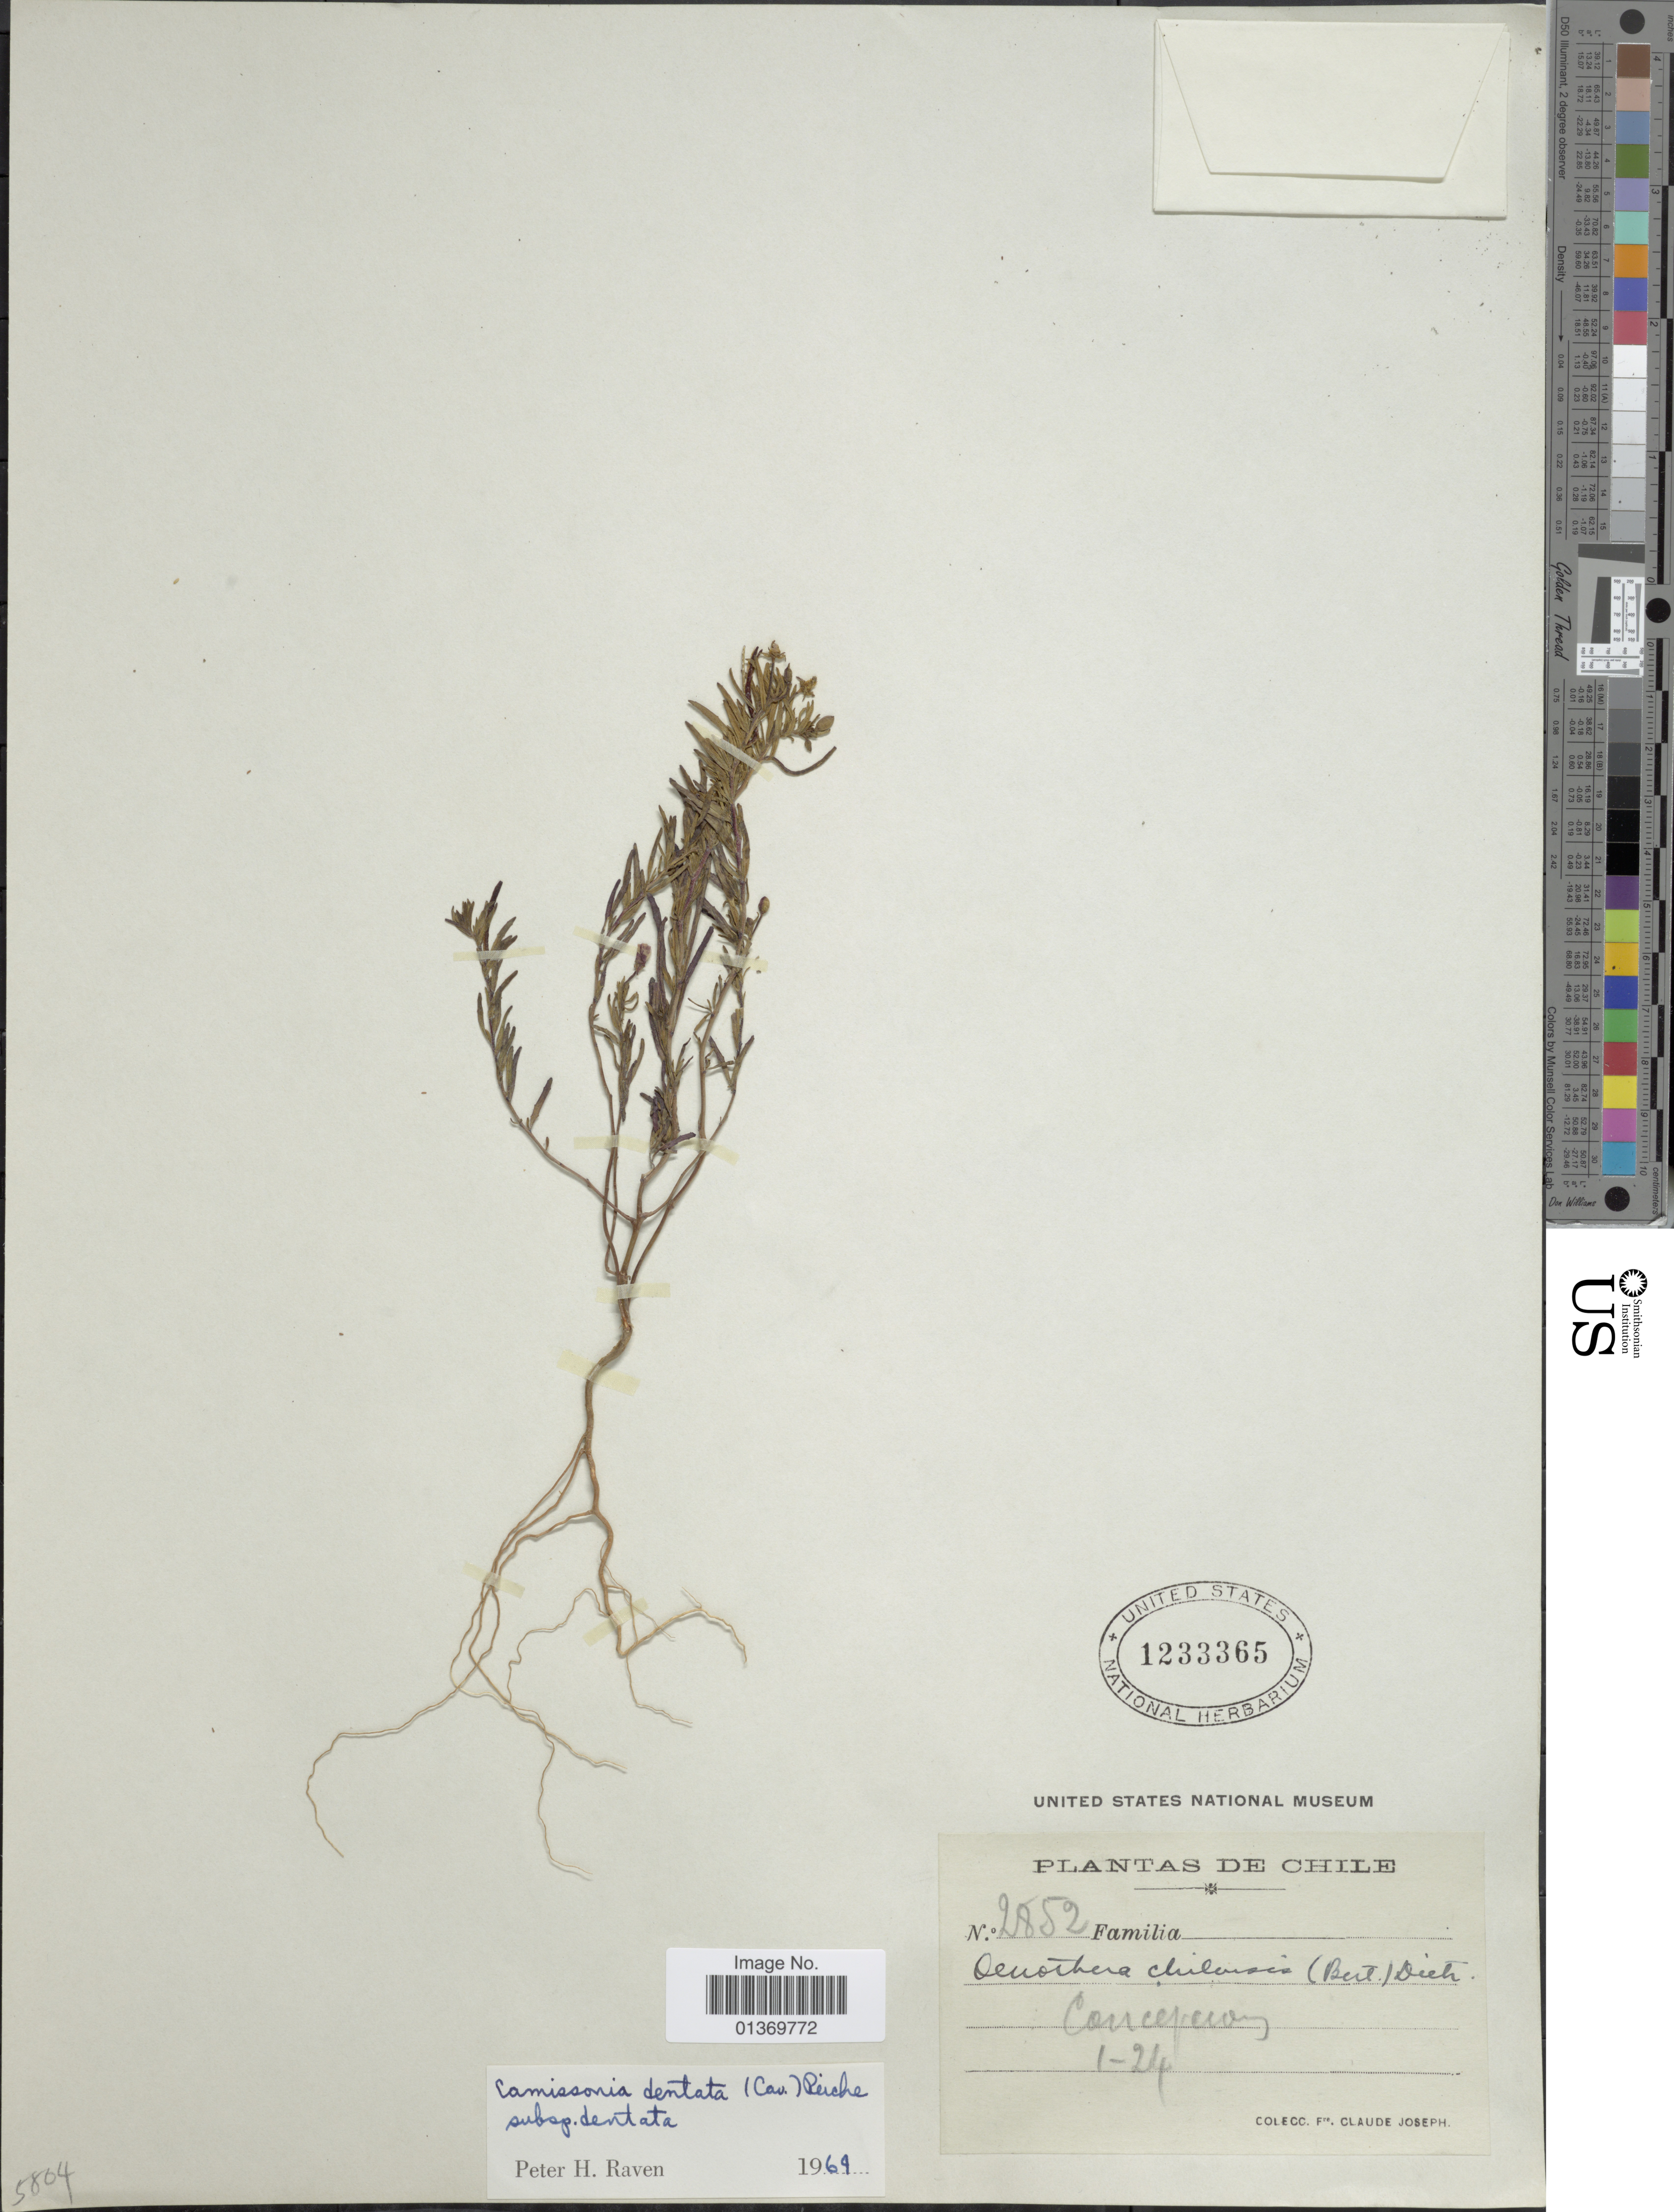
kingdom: Plantae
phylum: Tracheophyta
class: Magnoliopsida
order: Myrtales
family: Onagraceae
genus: Camissonia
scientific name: Camissonia dentata subsp. dentata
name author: (Cav.) Reiche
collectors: Bro. Claude-Joseph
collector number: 2852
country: Chile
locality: Concepcion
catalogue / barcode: US 1233365